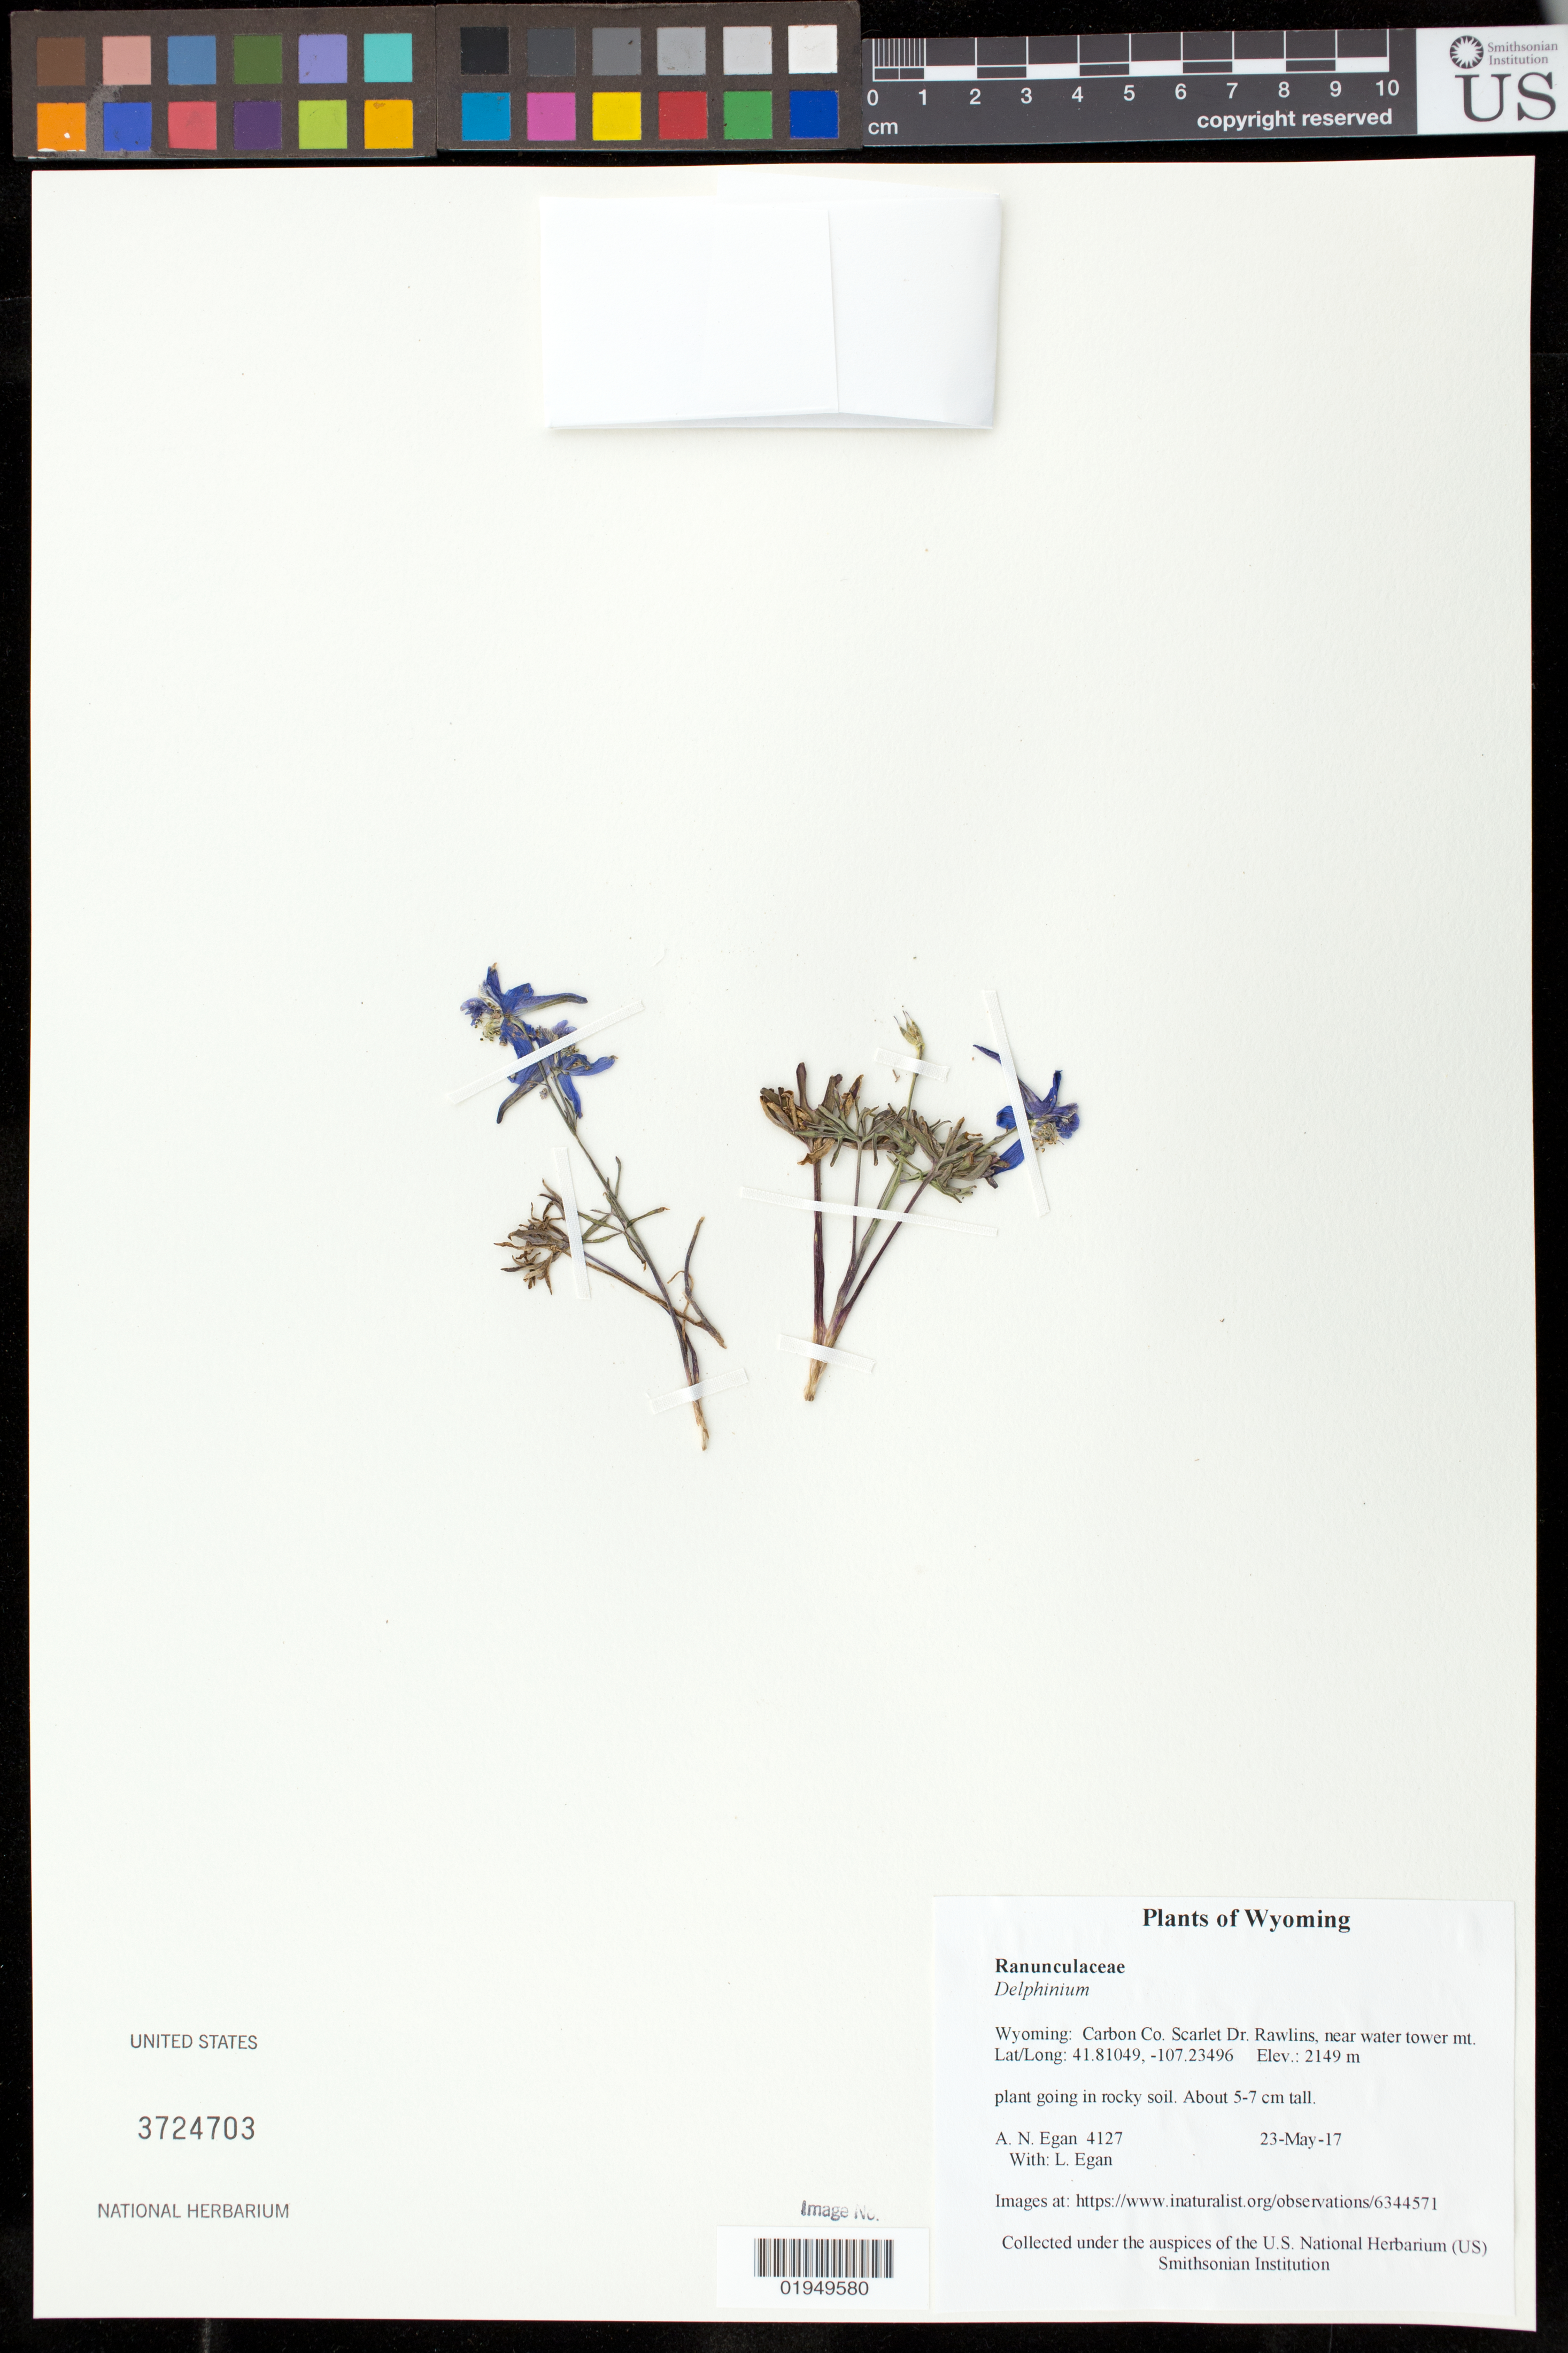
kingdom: Plantae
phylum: Tracheophyta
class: Magnoliopsida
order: Ranunculales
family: Ranunculaceae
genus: Delphinium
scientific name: Delphinium sp.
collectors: A. N. Egan & L. Egan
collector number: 4127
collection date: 2017-05-23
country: United States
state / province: Wyoming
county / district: Carbon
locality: Scarlet Dr. Rawlins, near water tower mt.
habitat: Plant growing in rocky soil.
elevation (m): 2149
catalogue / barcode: US 3724703